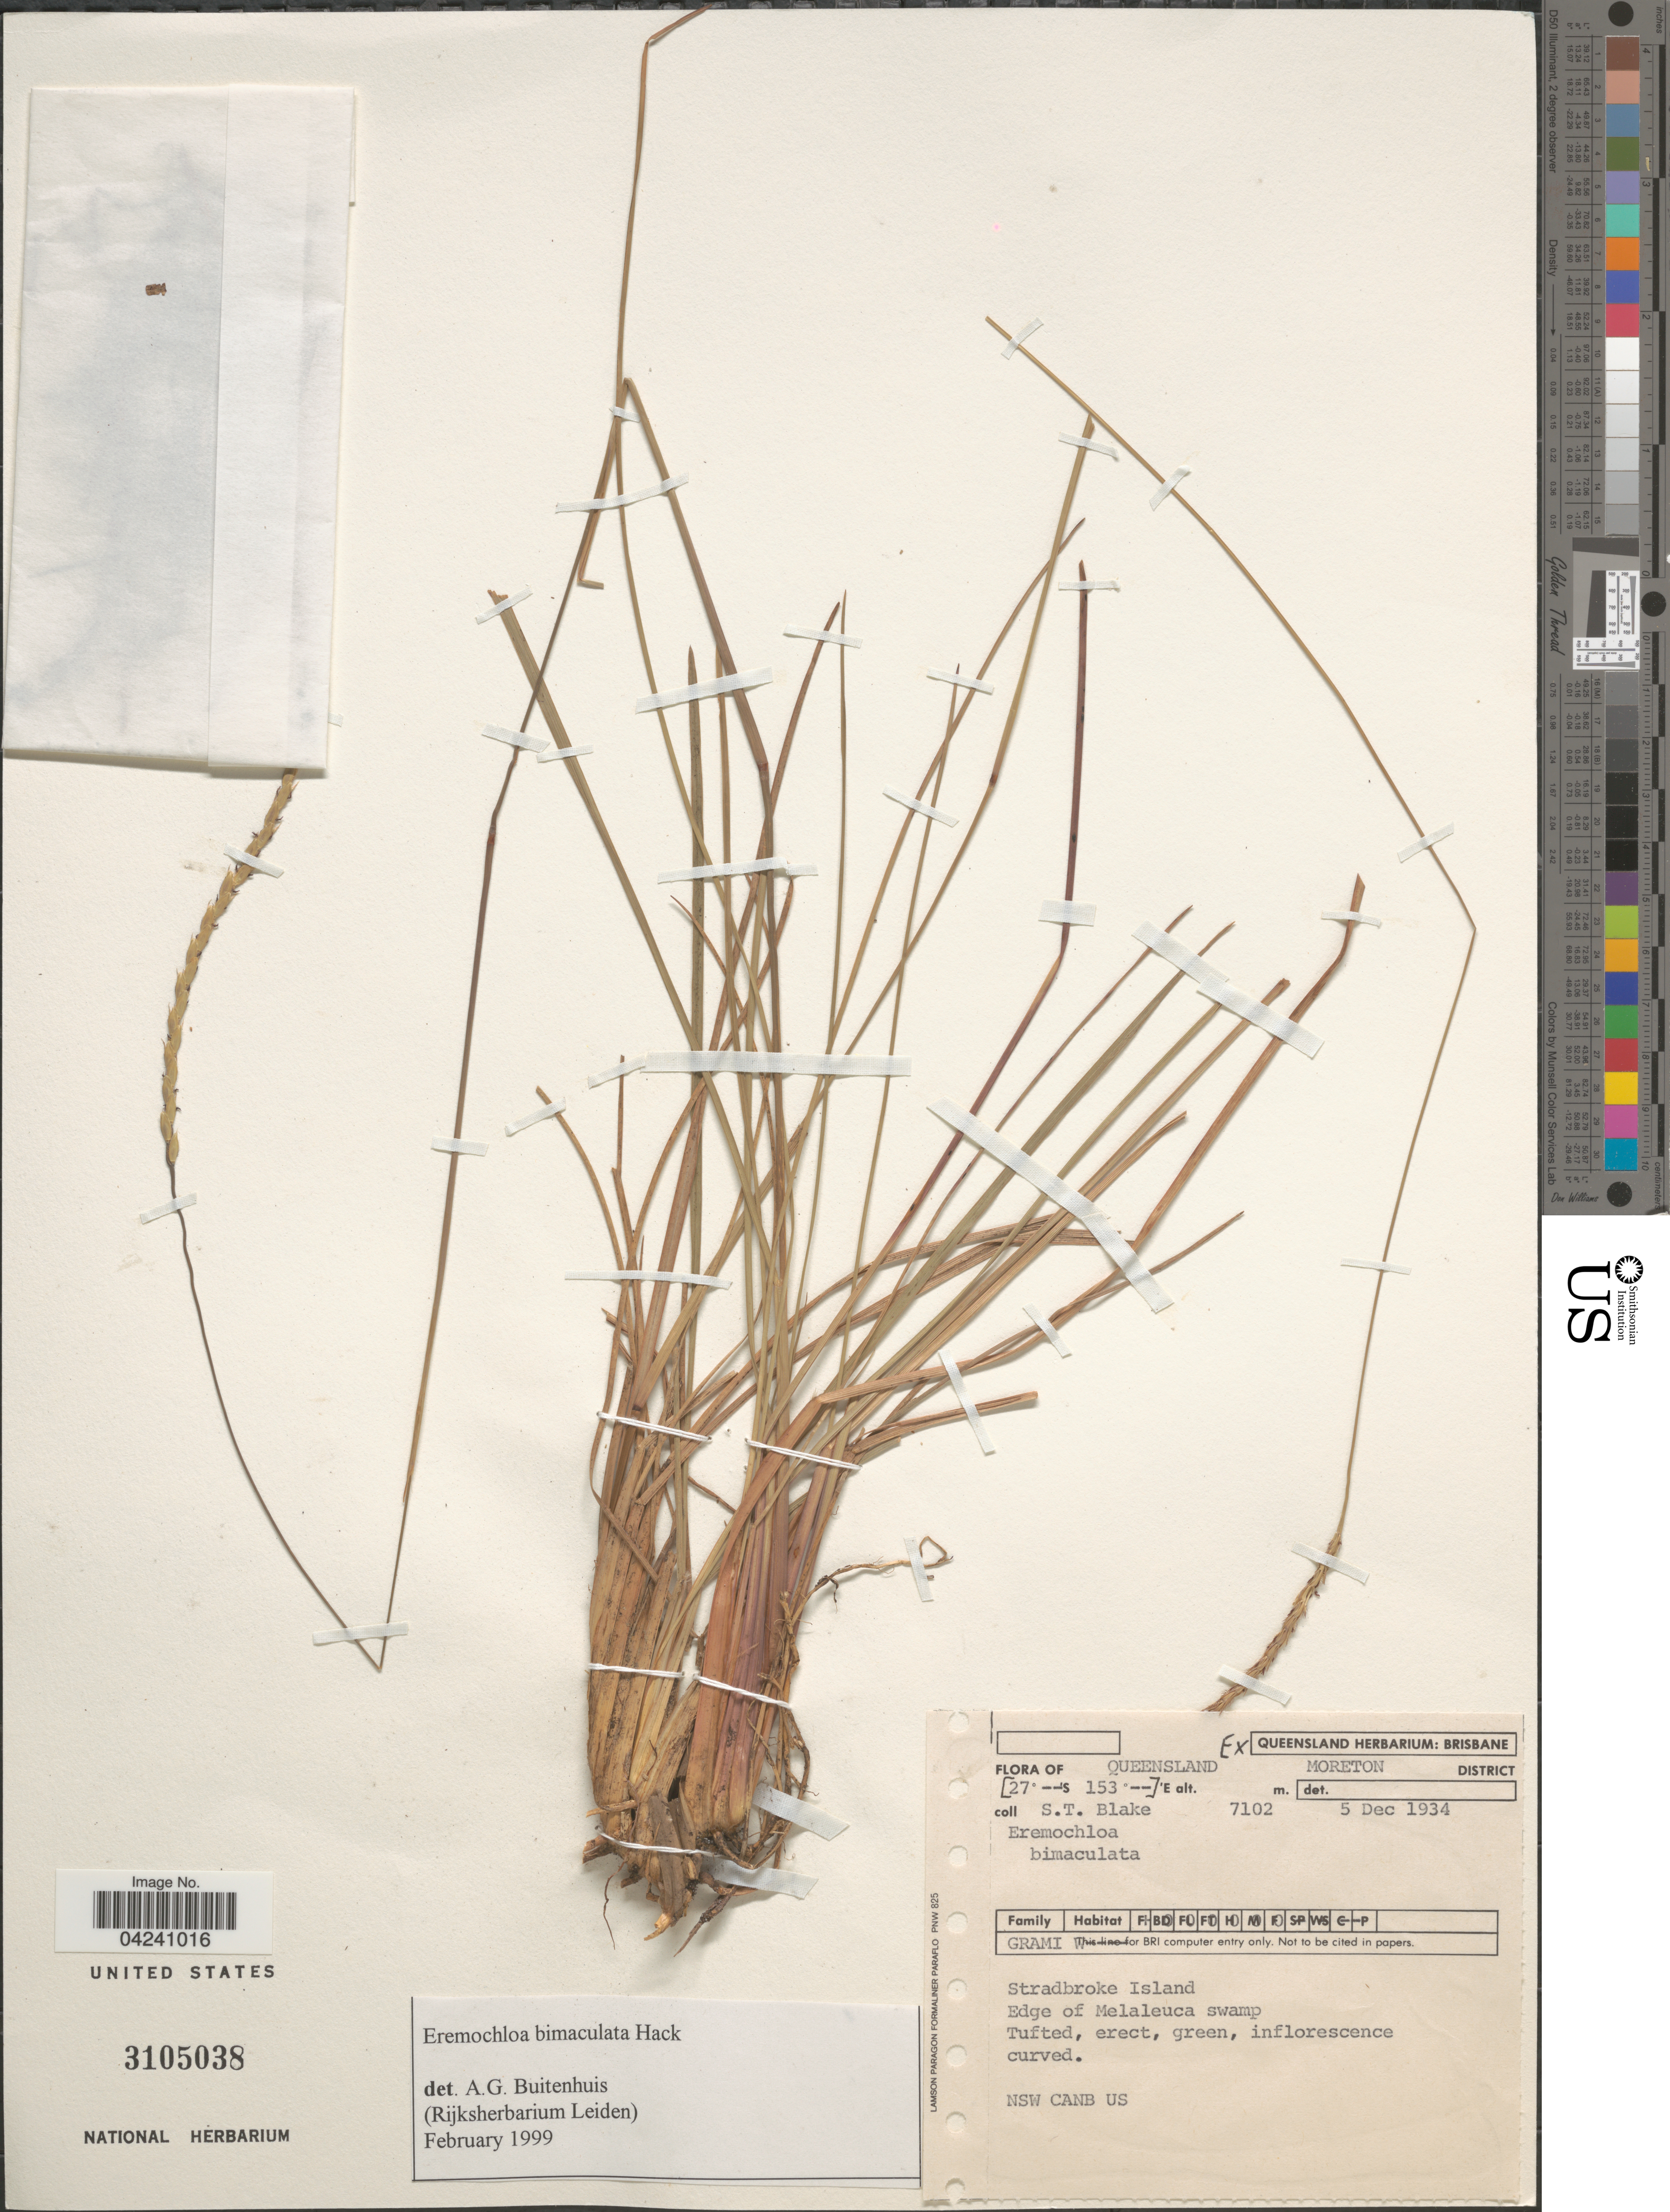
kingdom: Plantae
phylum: Tracheophyta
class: Liliopsida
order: Poales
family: Poaceae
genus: Eremochloa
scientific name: Eremochloa bimaculata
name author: Hack.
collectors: S. T. Blake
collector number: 7102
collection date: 1934-12-05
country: Australia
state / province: Queensland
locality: Moreton District. Stradbroke Island. Edge of Melaleuca swamp.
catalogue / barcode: US 3105038